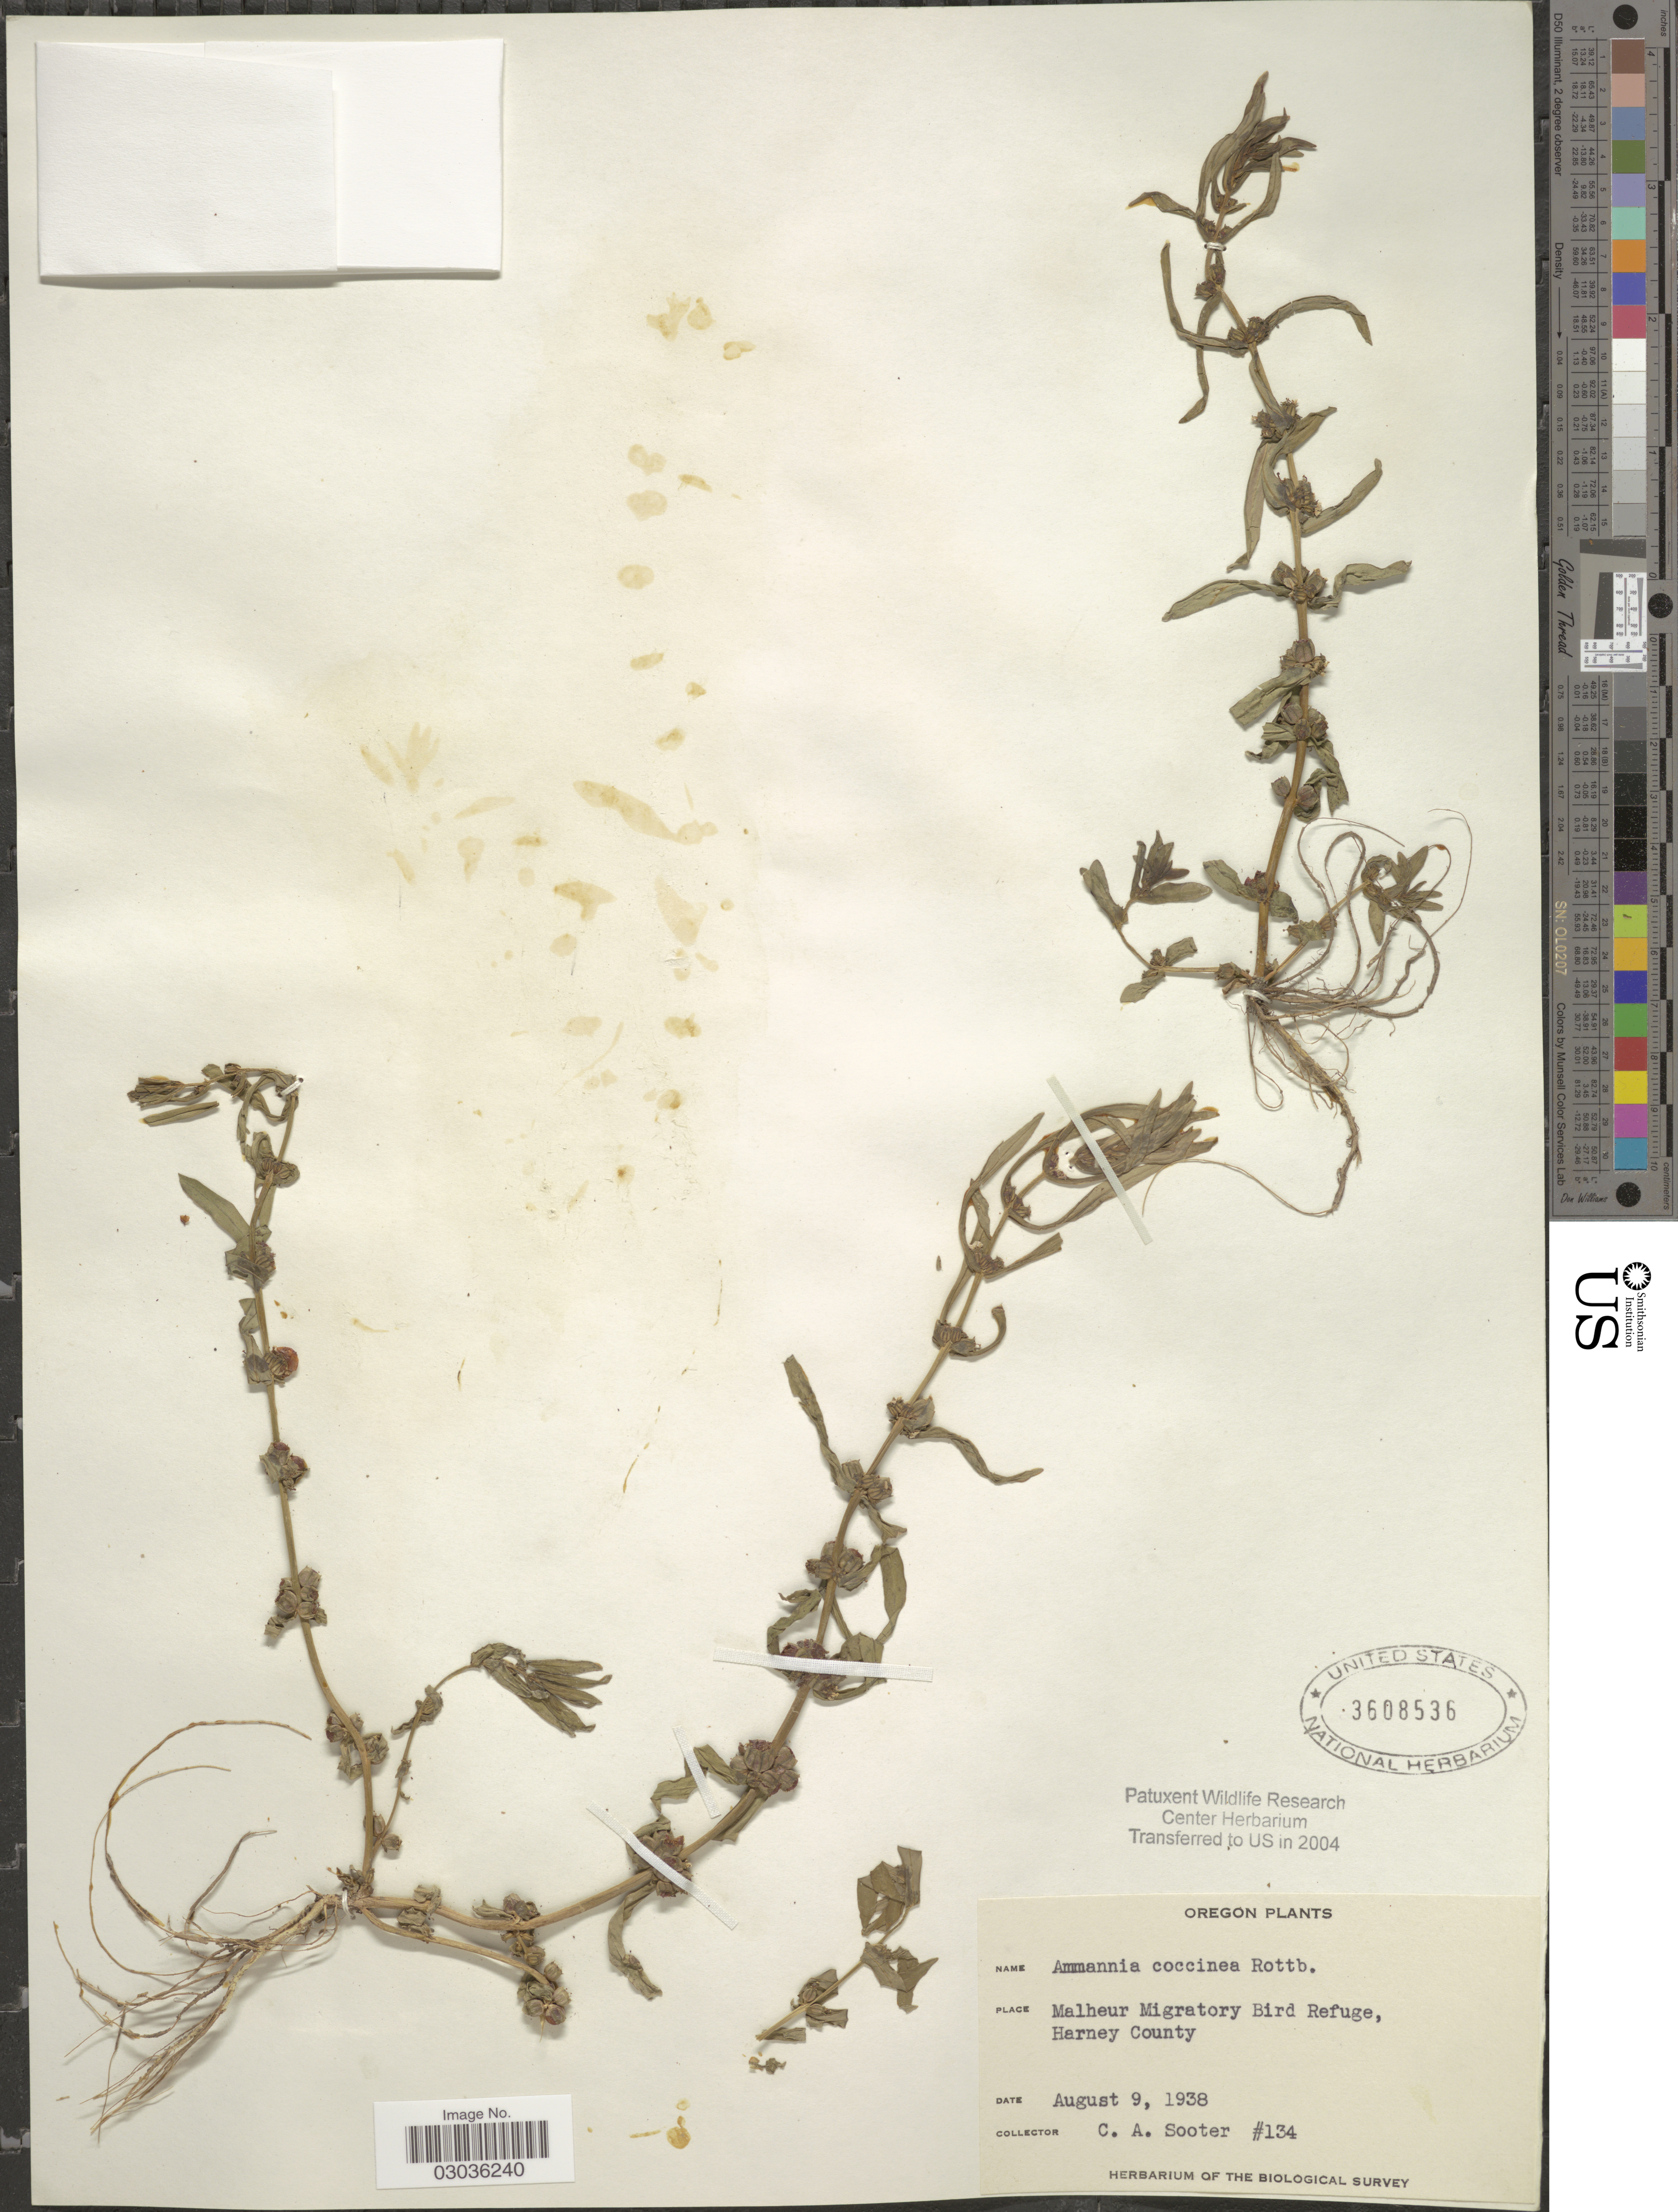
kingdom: Plantae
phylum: Tracheophyta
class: Magnoliopsida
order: Myrtales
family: Lythraceae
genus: Ammannia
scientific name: Ammannia coccinea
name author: Rottb.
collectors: C. Sooter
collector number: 134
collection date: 1938-08-09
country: United States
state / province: Oregon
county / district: Harney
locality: Malheur Migratory Bird Refuge, Harney County.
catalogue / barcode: US 3608536